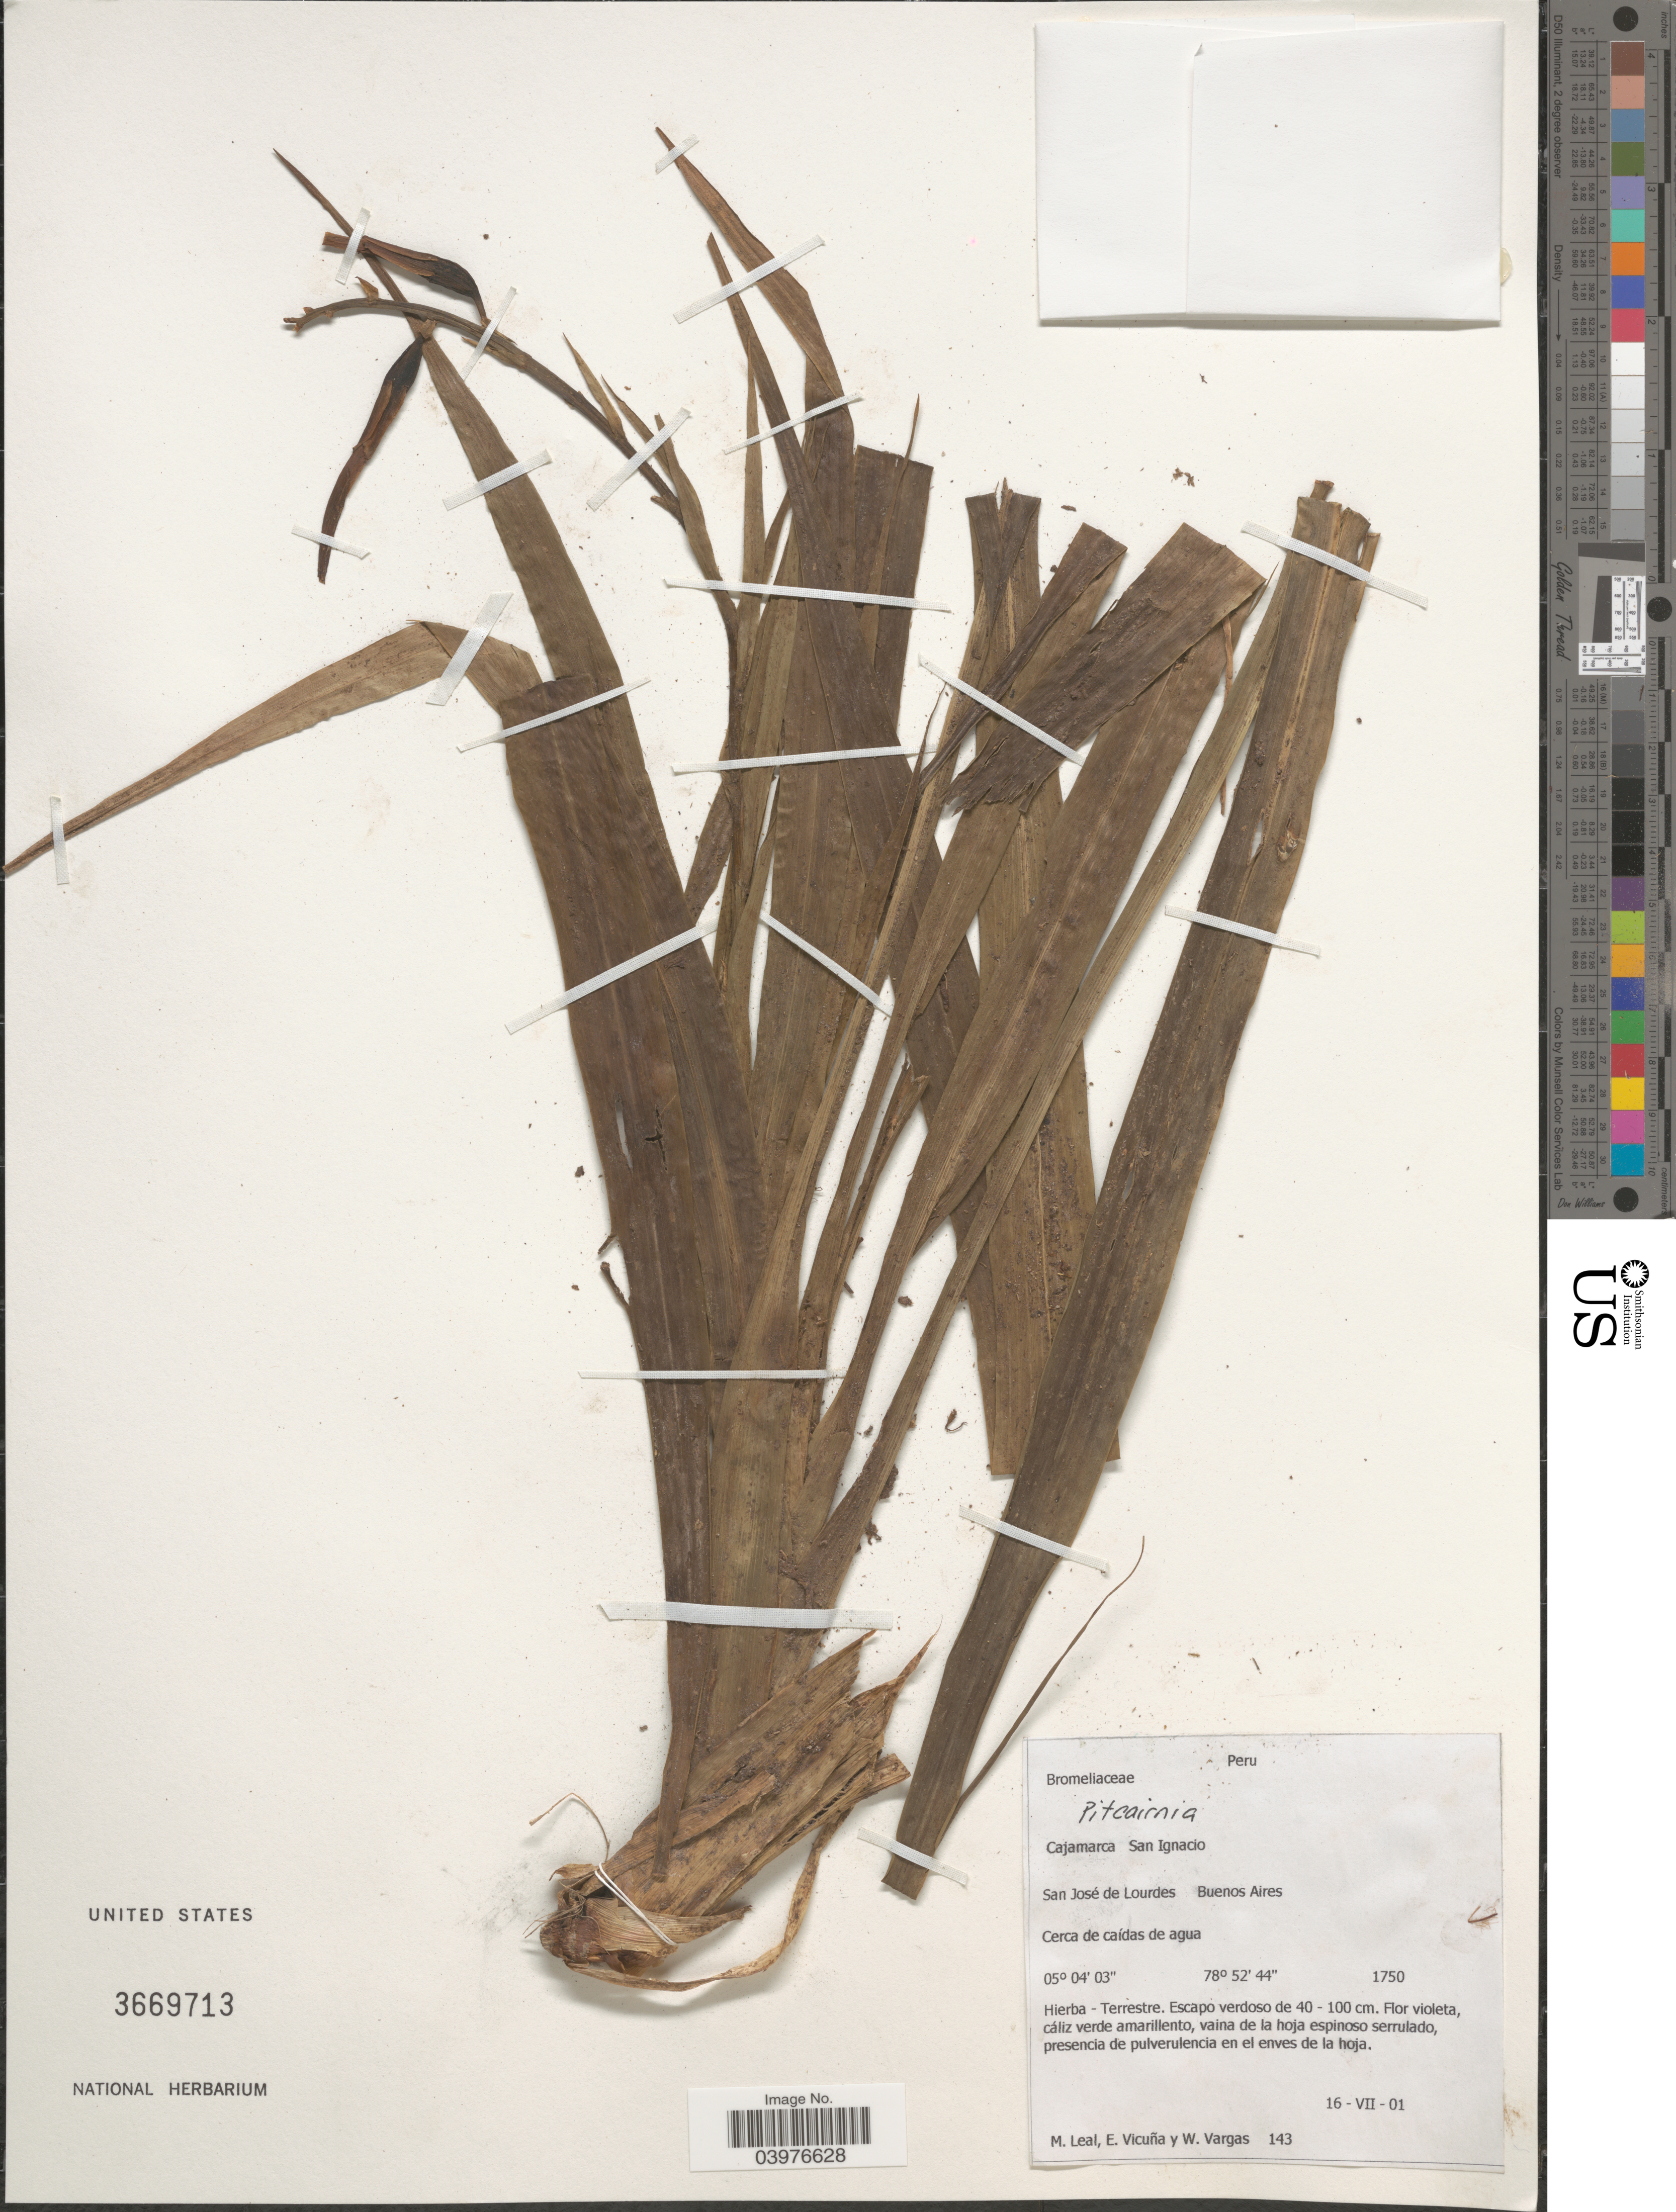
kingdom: Plantae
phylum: Tracheophyta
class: Liliopsida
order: Poales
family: Bromeliaceae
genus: Pitcairnia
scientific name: Pitcairnia sp.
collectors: M. E. Leal, E. Vicuña & W. Vargas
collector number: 143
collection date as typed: Transcribed d/m/y: 16/7/1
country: Peru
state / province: Cajamarca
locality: San Ignacio. San José de Lourdes, Buenos Aires.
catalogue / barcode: US 3669713